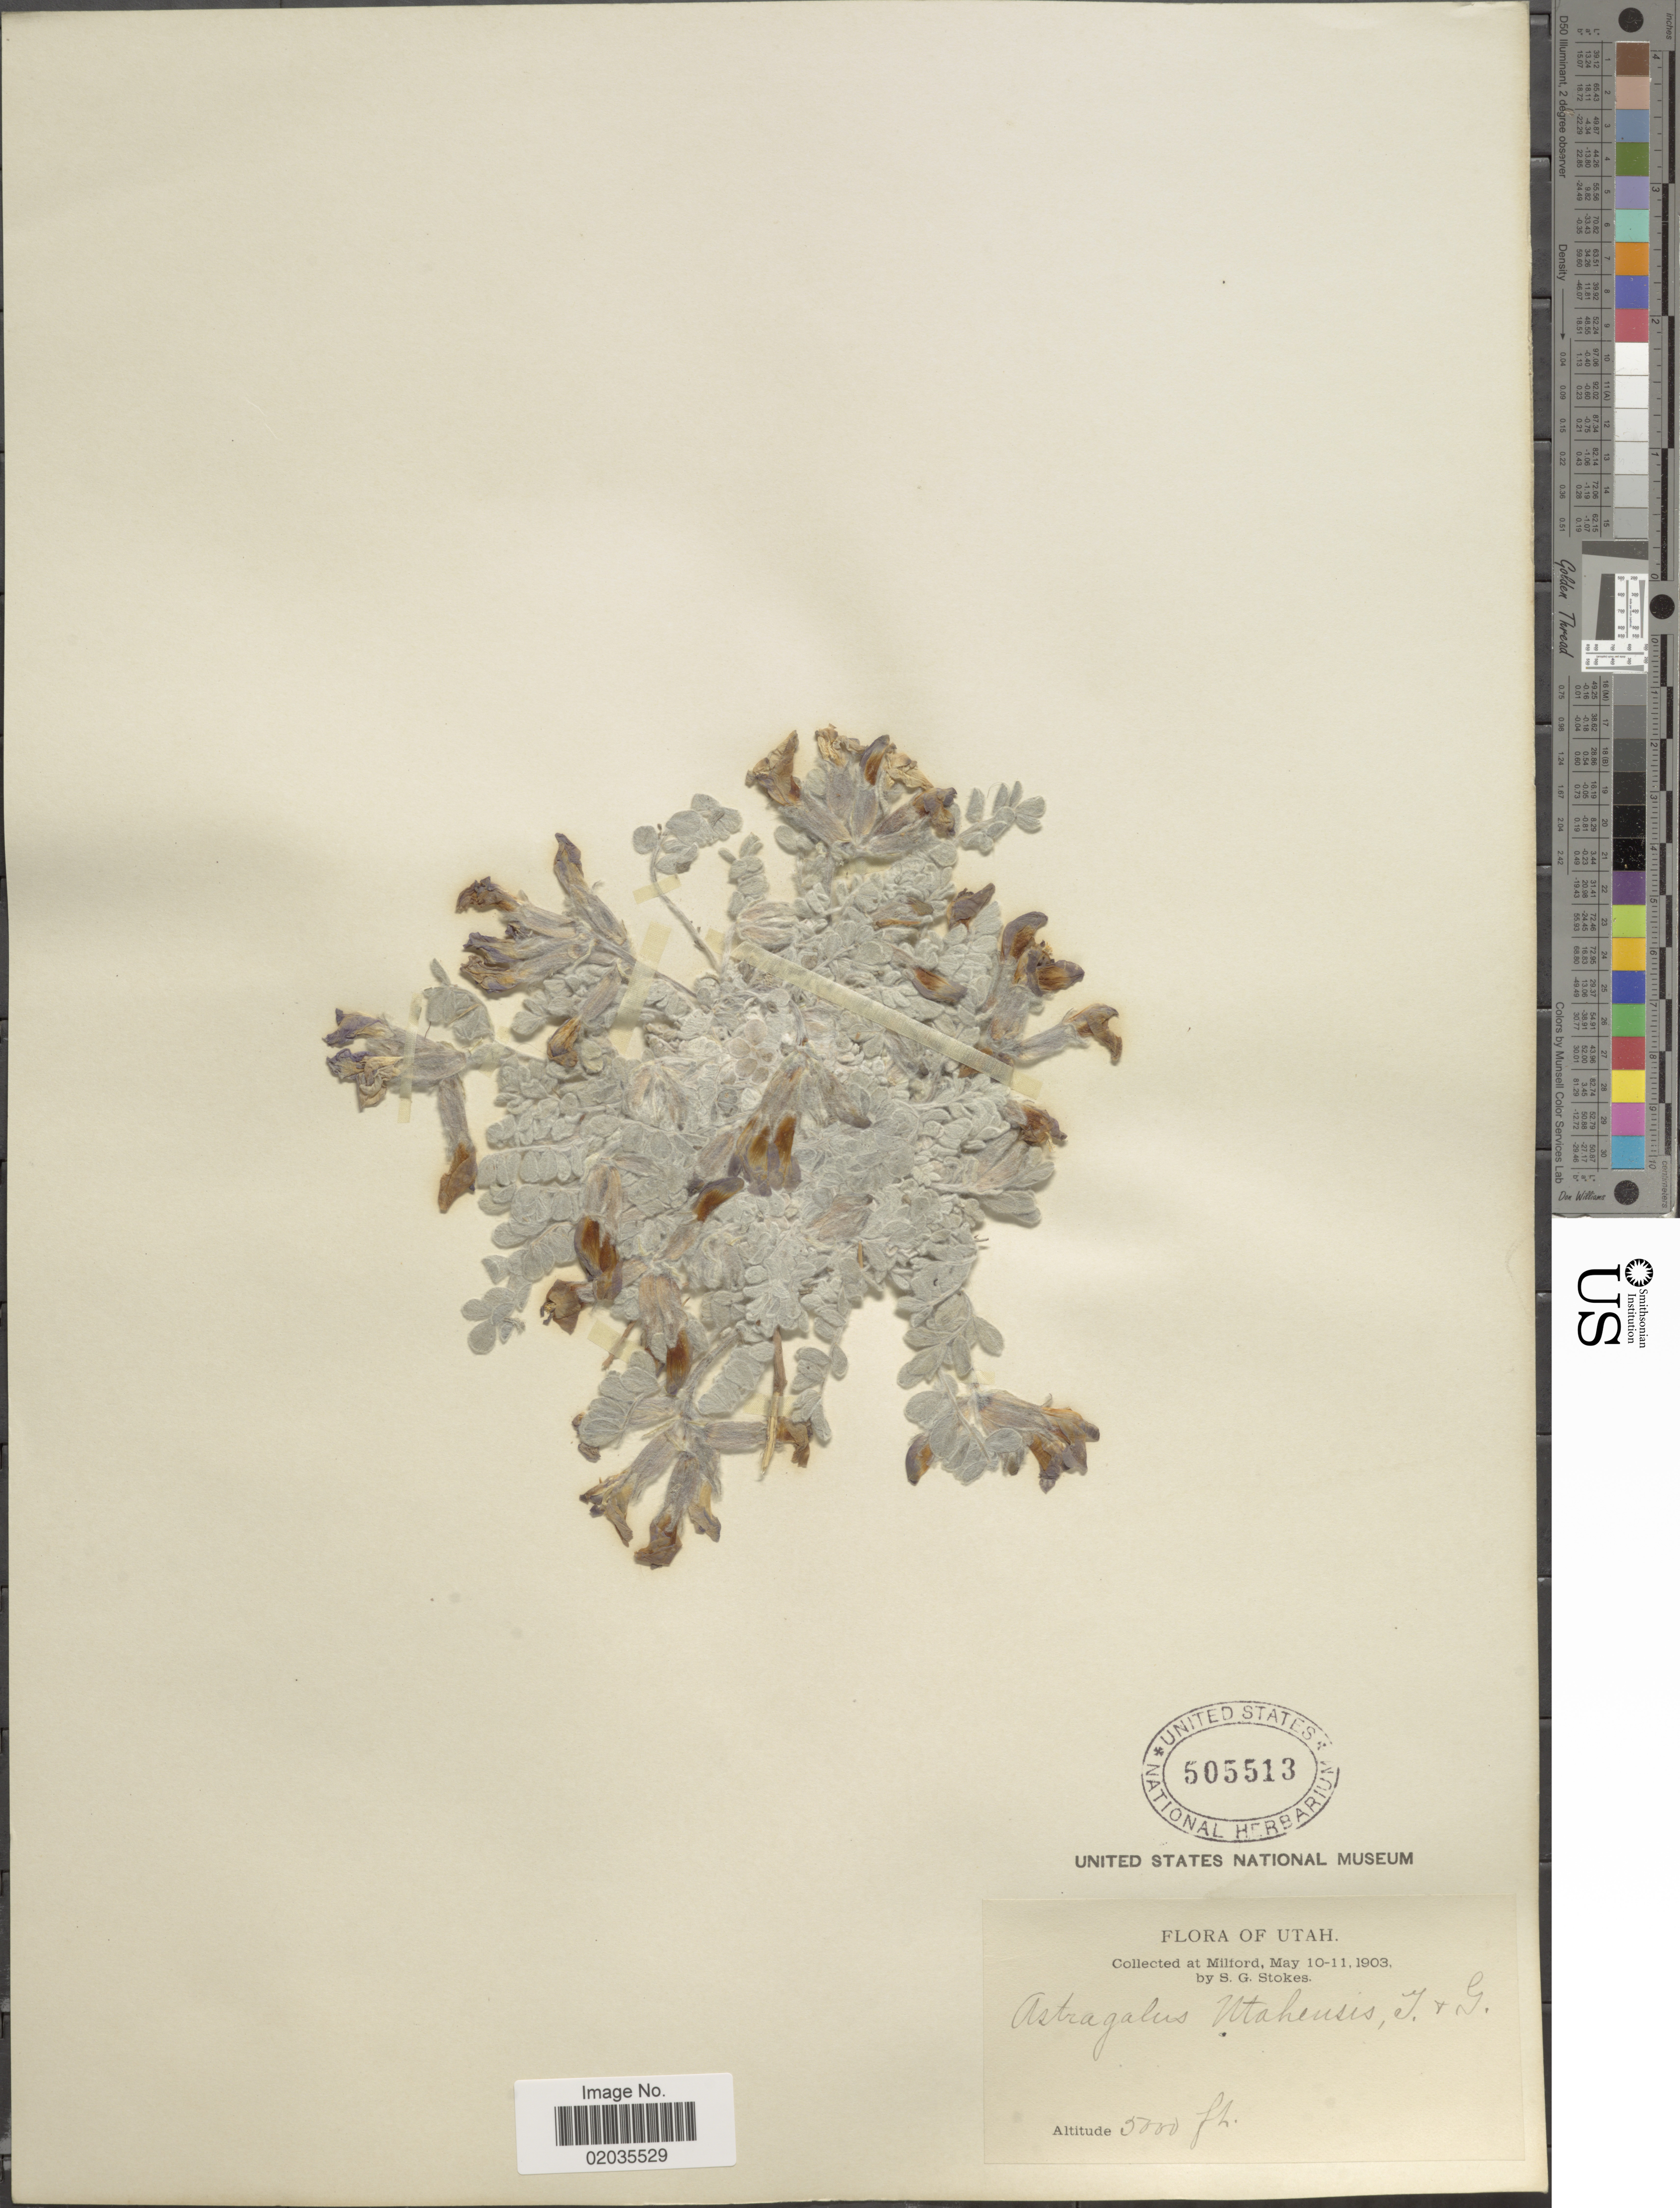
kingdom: Plantae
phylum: Tracheophyta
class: Magnoliopsida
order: Fabales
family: Fabaceae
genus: Astragalus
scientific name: Astragalus utahensis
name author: (Torr.) Torr. & A. Gray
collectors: S. G. Stokes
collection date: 1903-05-10/1903-05-11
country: United States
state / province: Utah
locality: Milford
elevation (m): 1524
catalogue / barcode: US 505513